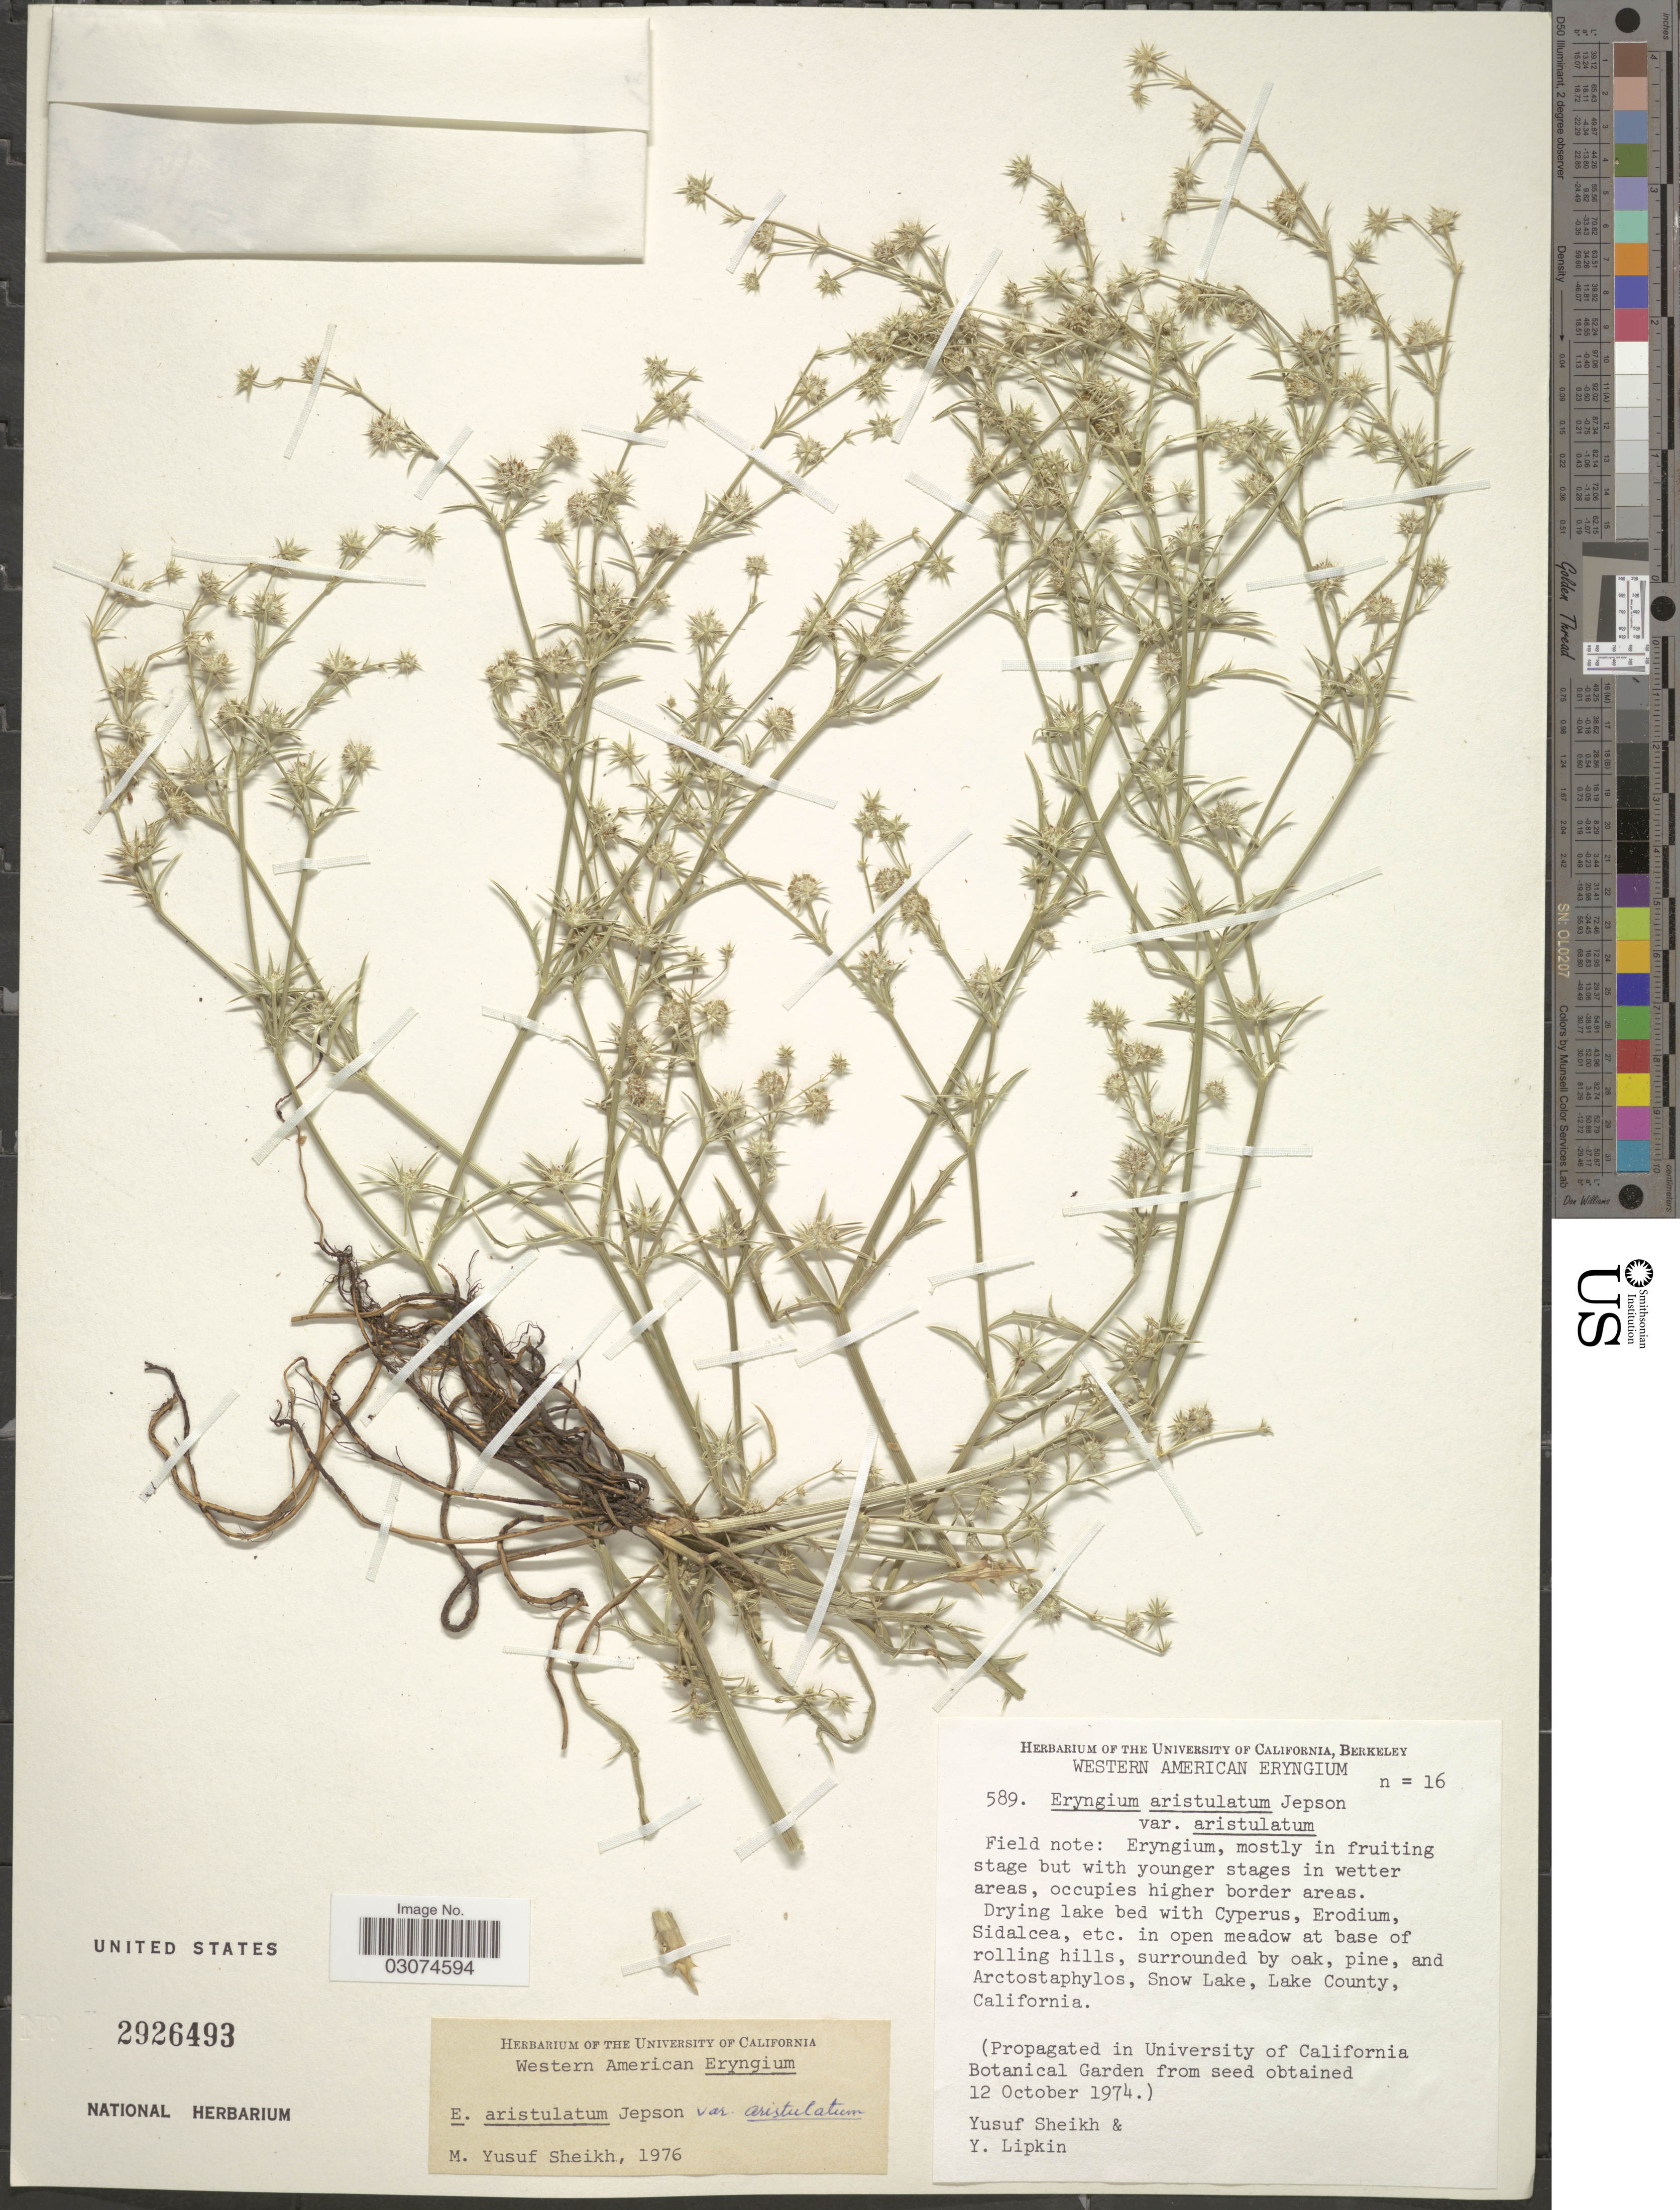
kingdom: Plantae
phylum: Tracheophyta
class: Magnoliopsida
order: Apiales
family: Apiaceae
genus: Eryngium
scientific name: Eryngium aristulatum var. aristulatum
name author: Jeps.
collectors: Y. Sheikh & Y. Lipkin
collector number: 589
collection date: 1974-10-12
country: United States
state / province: California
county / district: Lake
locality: Snow Lake, Lake County.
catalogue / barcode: US 2926493